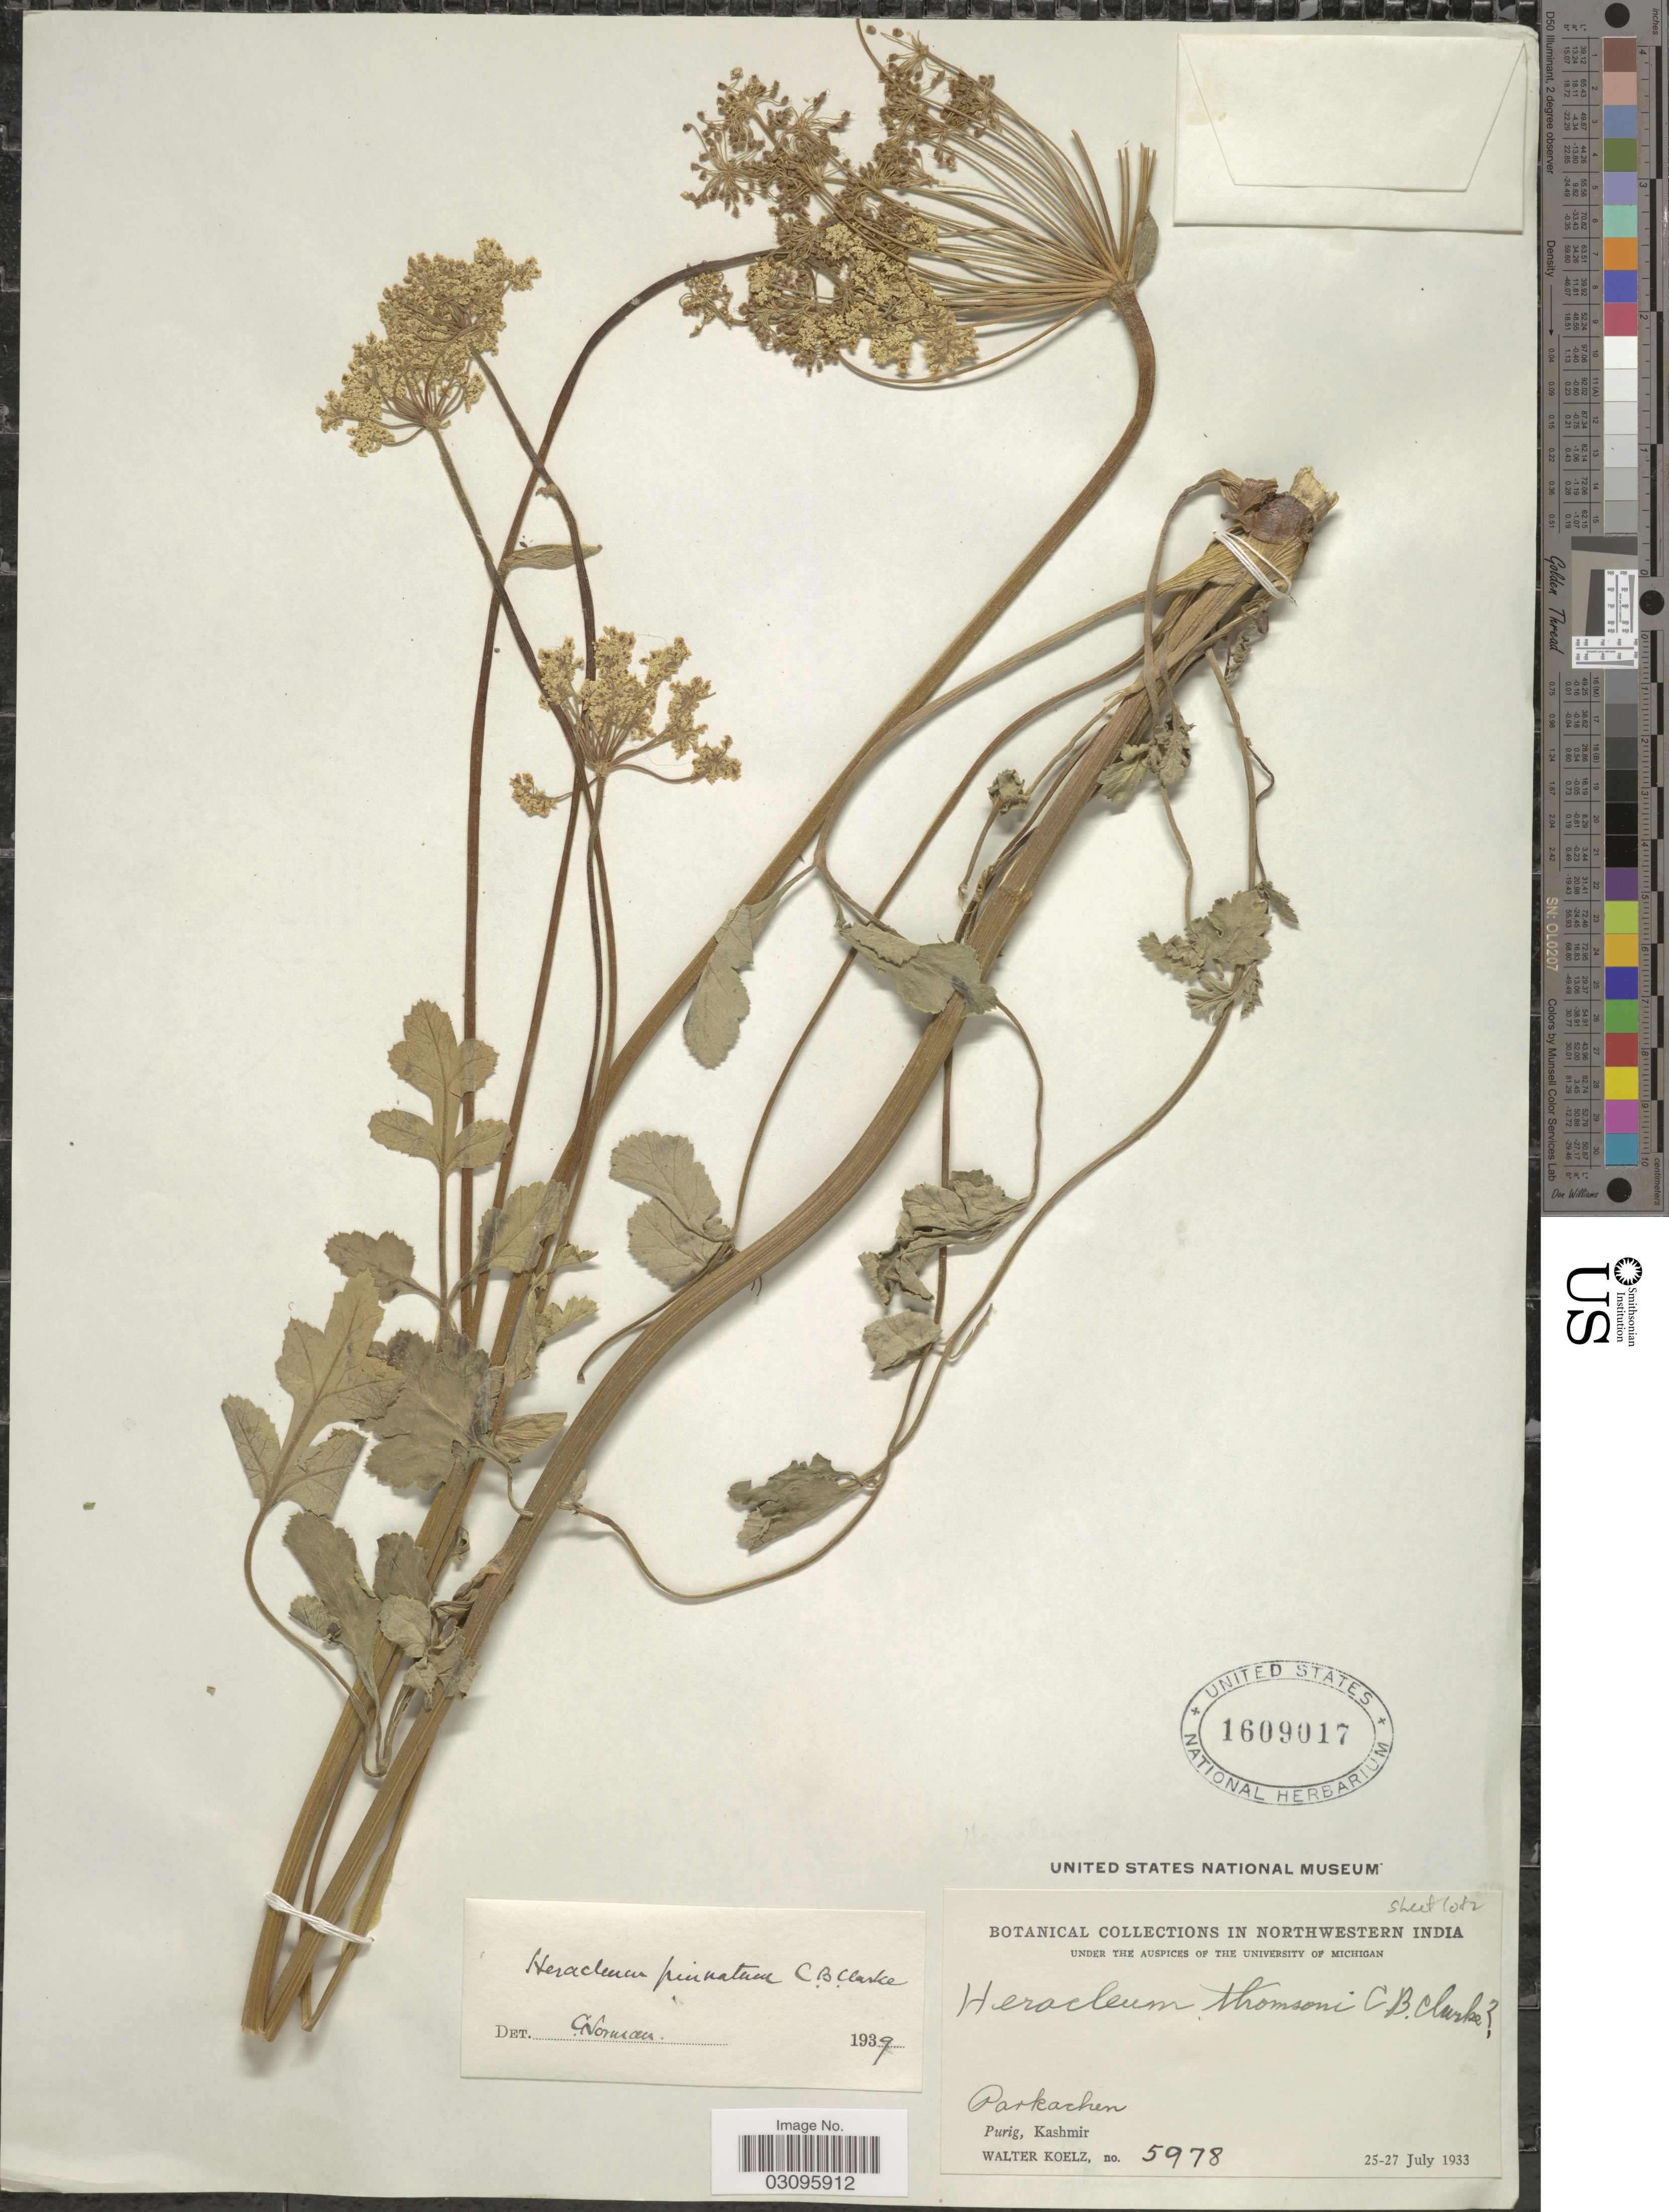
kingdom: Plantae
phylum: Tracheophyta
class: Magnoliopsida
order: Apiales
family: Apiaceae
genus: Heracleum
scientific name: Heracleum pinnatum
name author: C.B. Clarke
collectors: W. N. Koelz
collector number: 5978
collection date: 1933-07-25/1933-07-27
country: India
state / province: Jammu and Kashmir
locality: Northwestern India. Parkachen. Purig, Kashmir.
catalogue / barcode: US 1609017